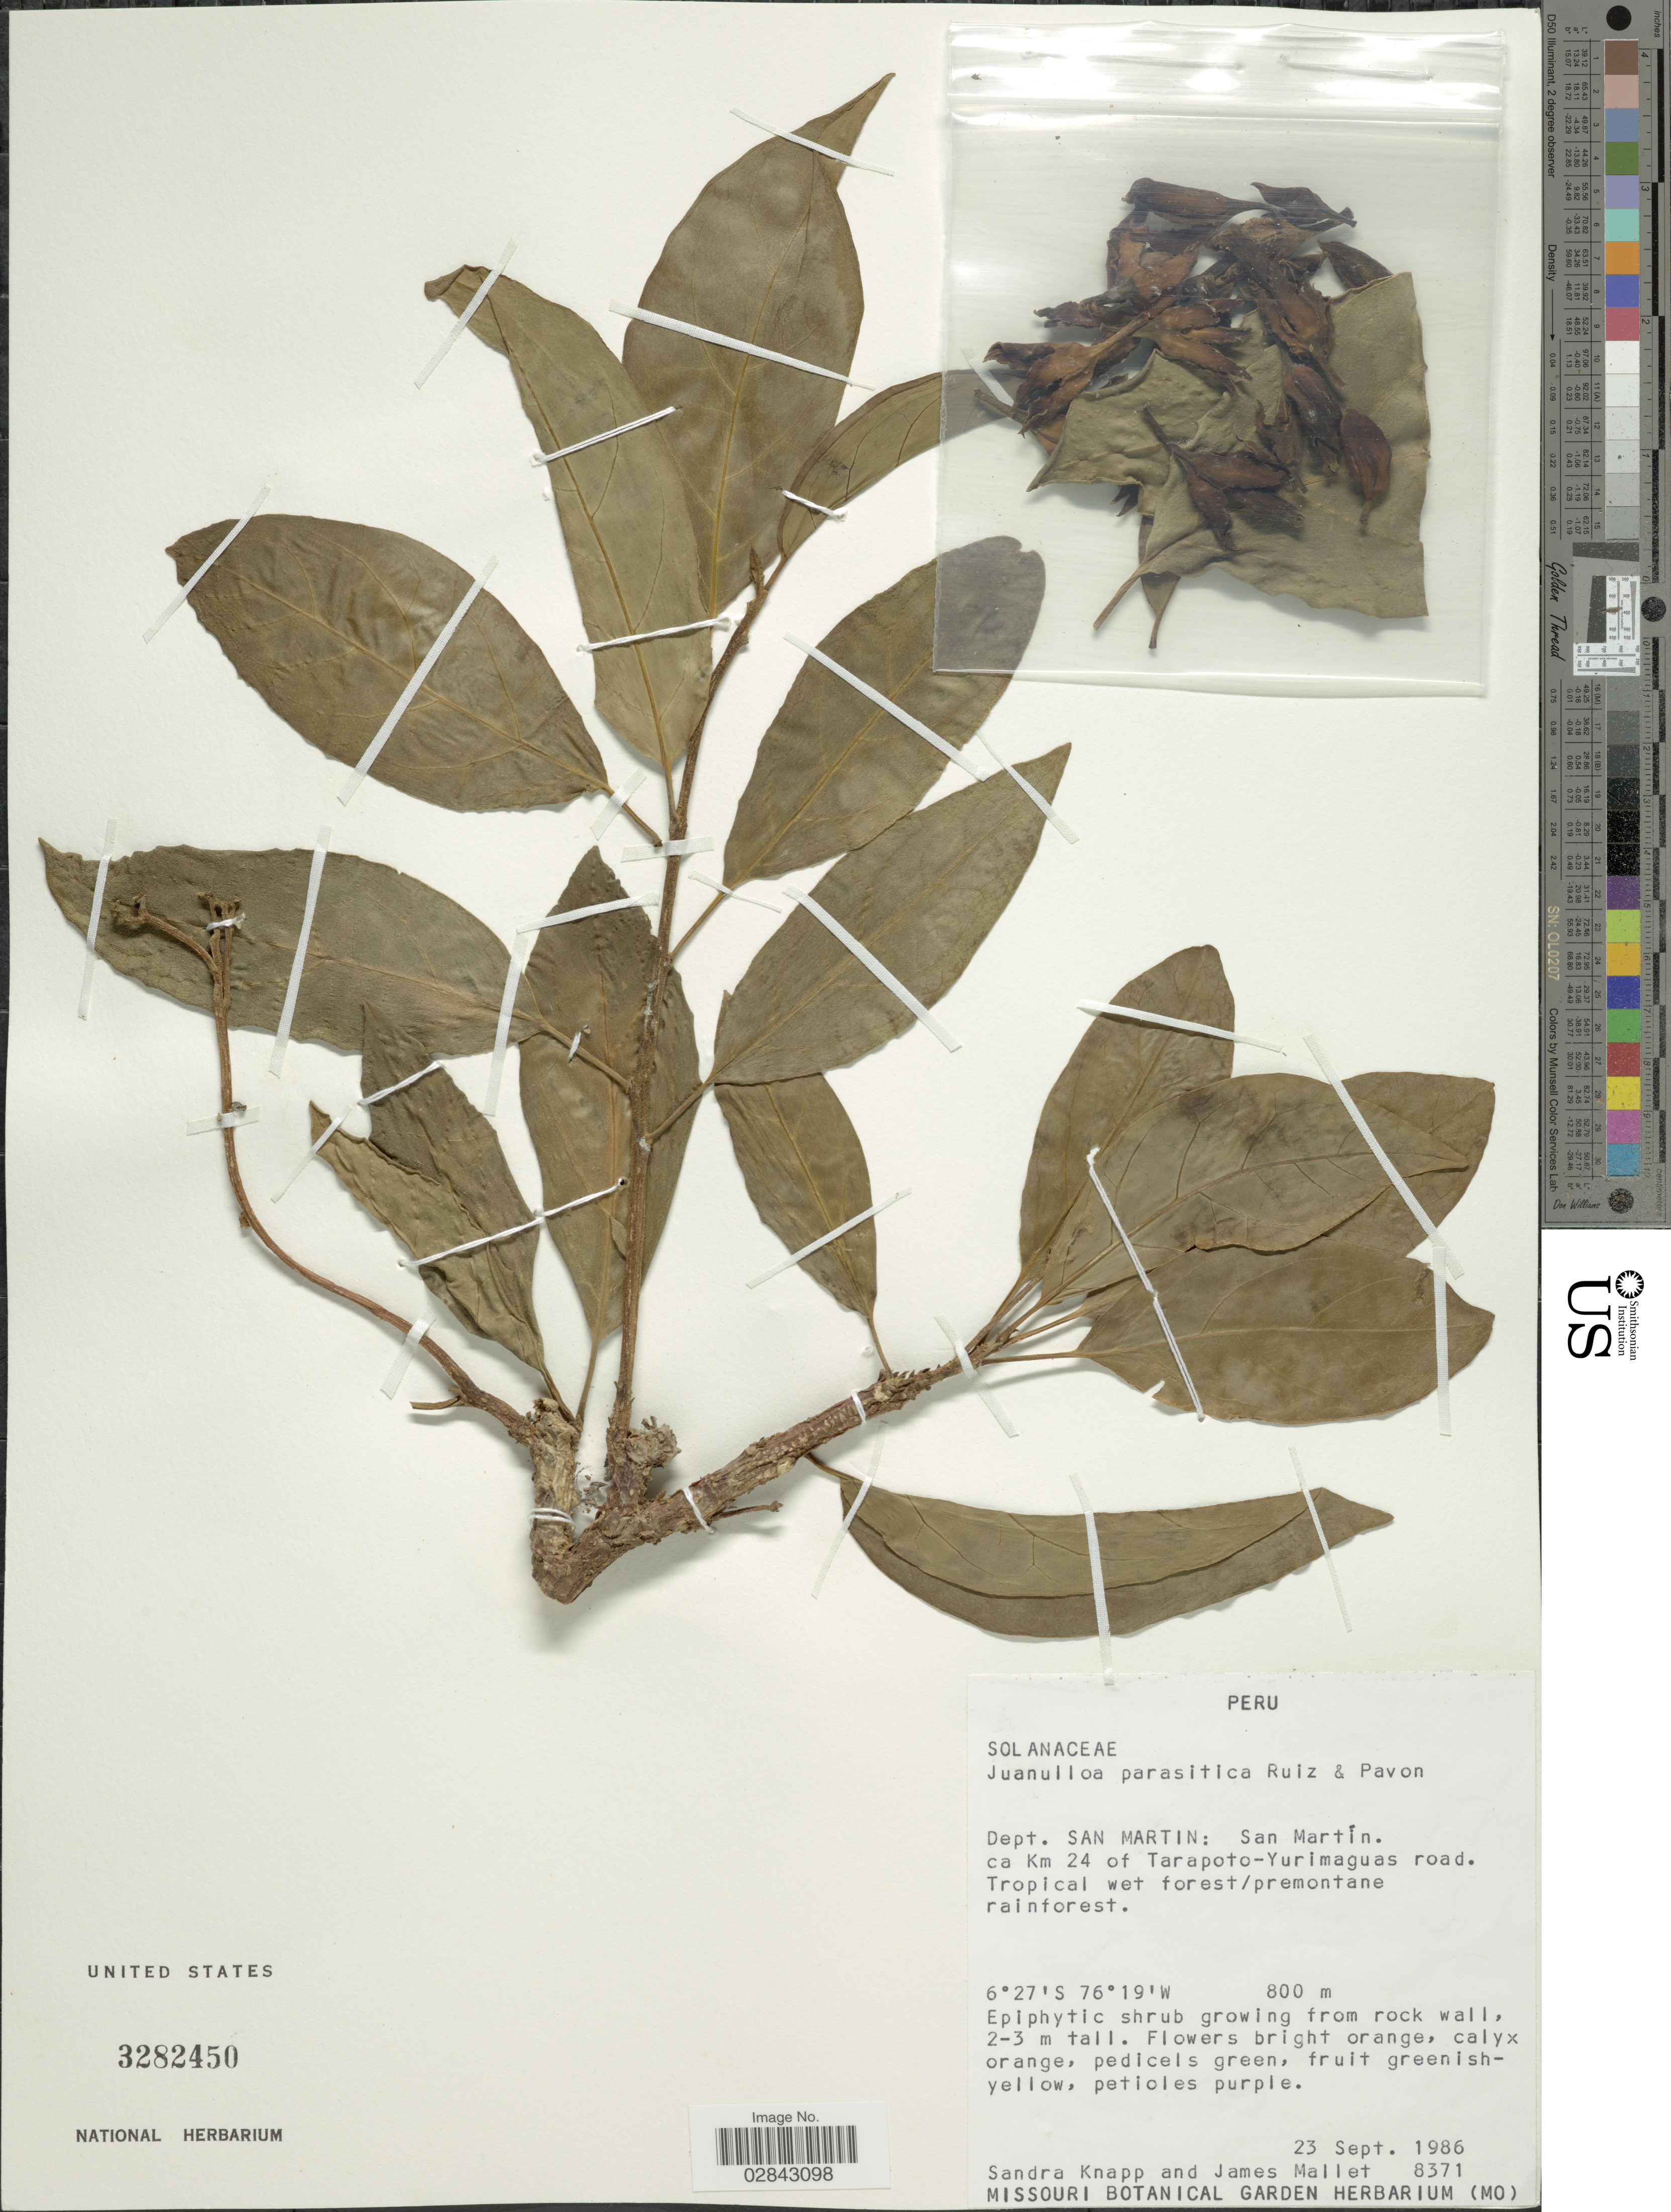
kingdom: Plantae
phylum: Tracheophyta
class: Magnoliopsida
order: Solanales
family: Solanaceae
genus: Juanulloa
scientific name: Juanulloa parasitica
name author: Ruiz & Pav.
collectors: S. Knapp & J. Mallet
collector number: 8371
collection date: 1986-09-23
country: Peru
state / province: San Martín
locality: Dept. San Martin: San Martín. ca Km 24 of Tarapoto-Yurimaguas road.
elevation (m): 800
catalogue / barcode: US 3282450